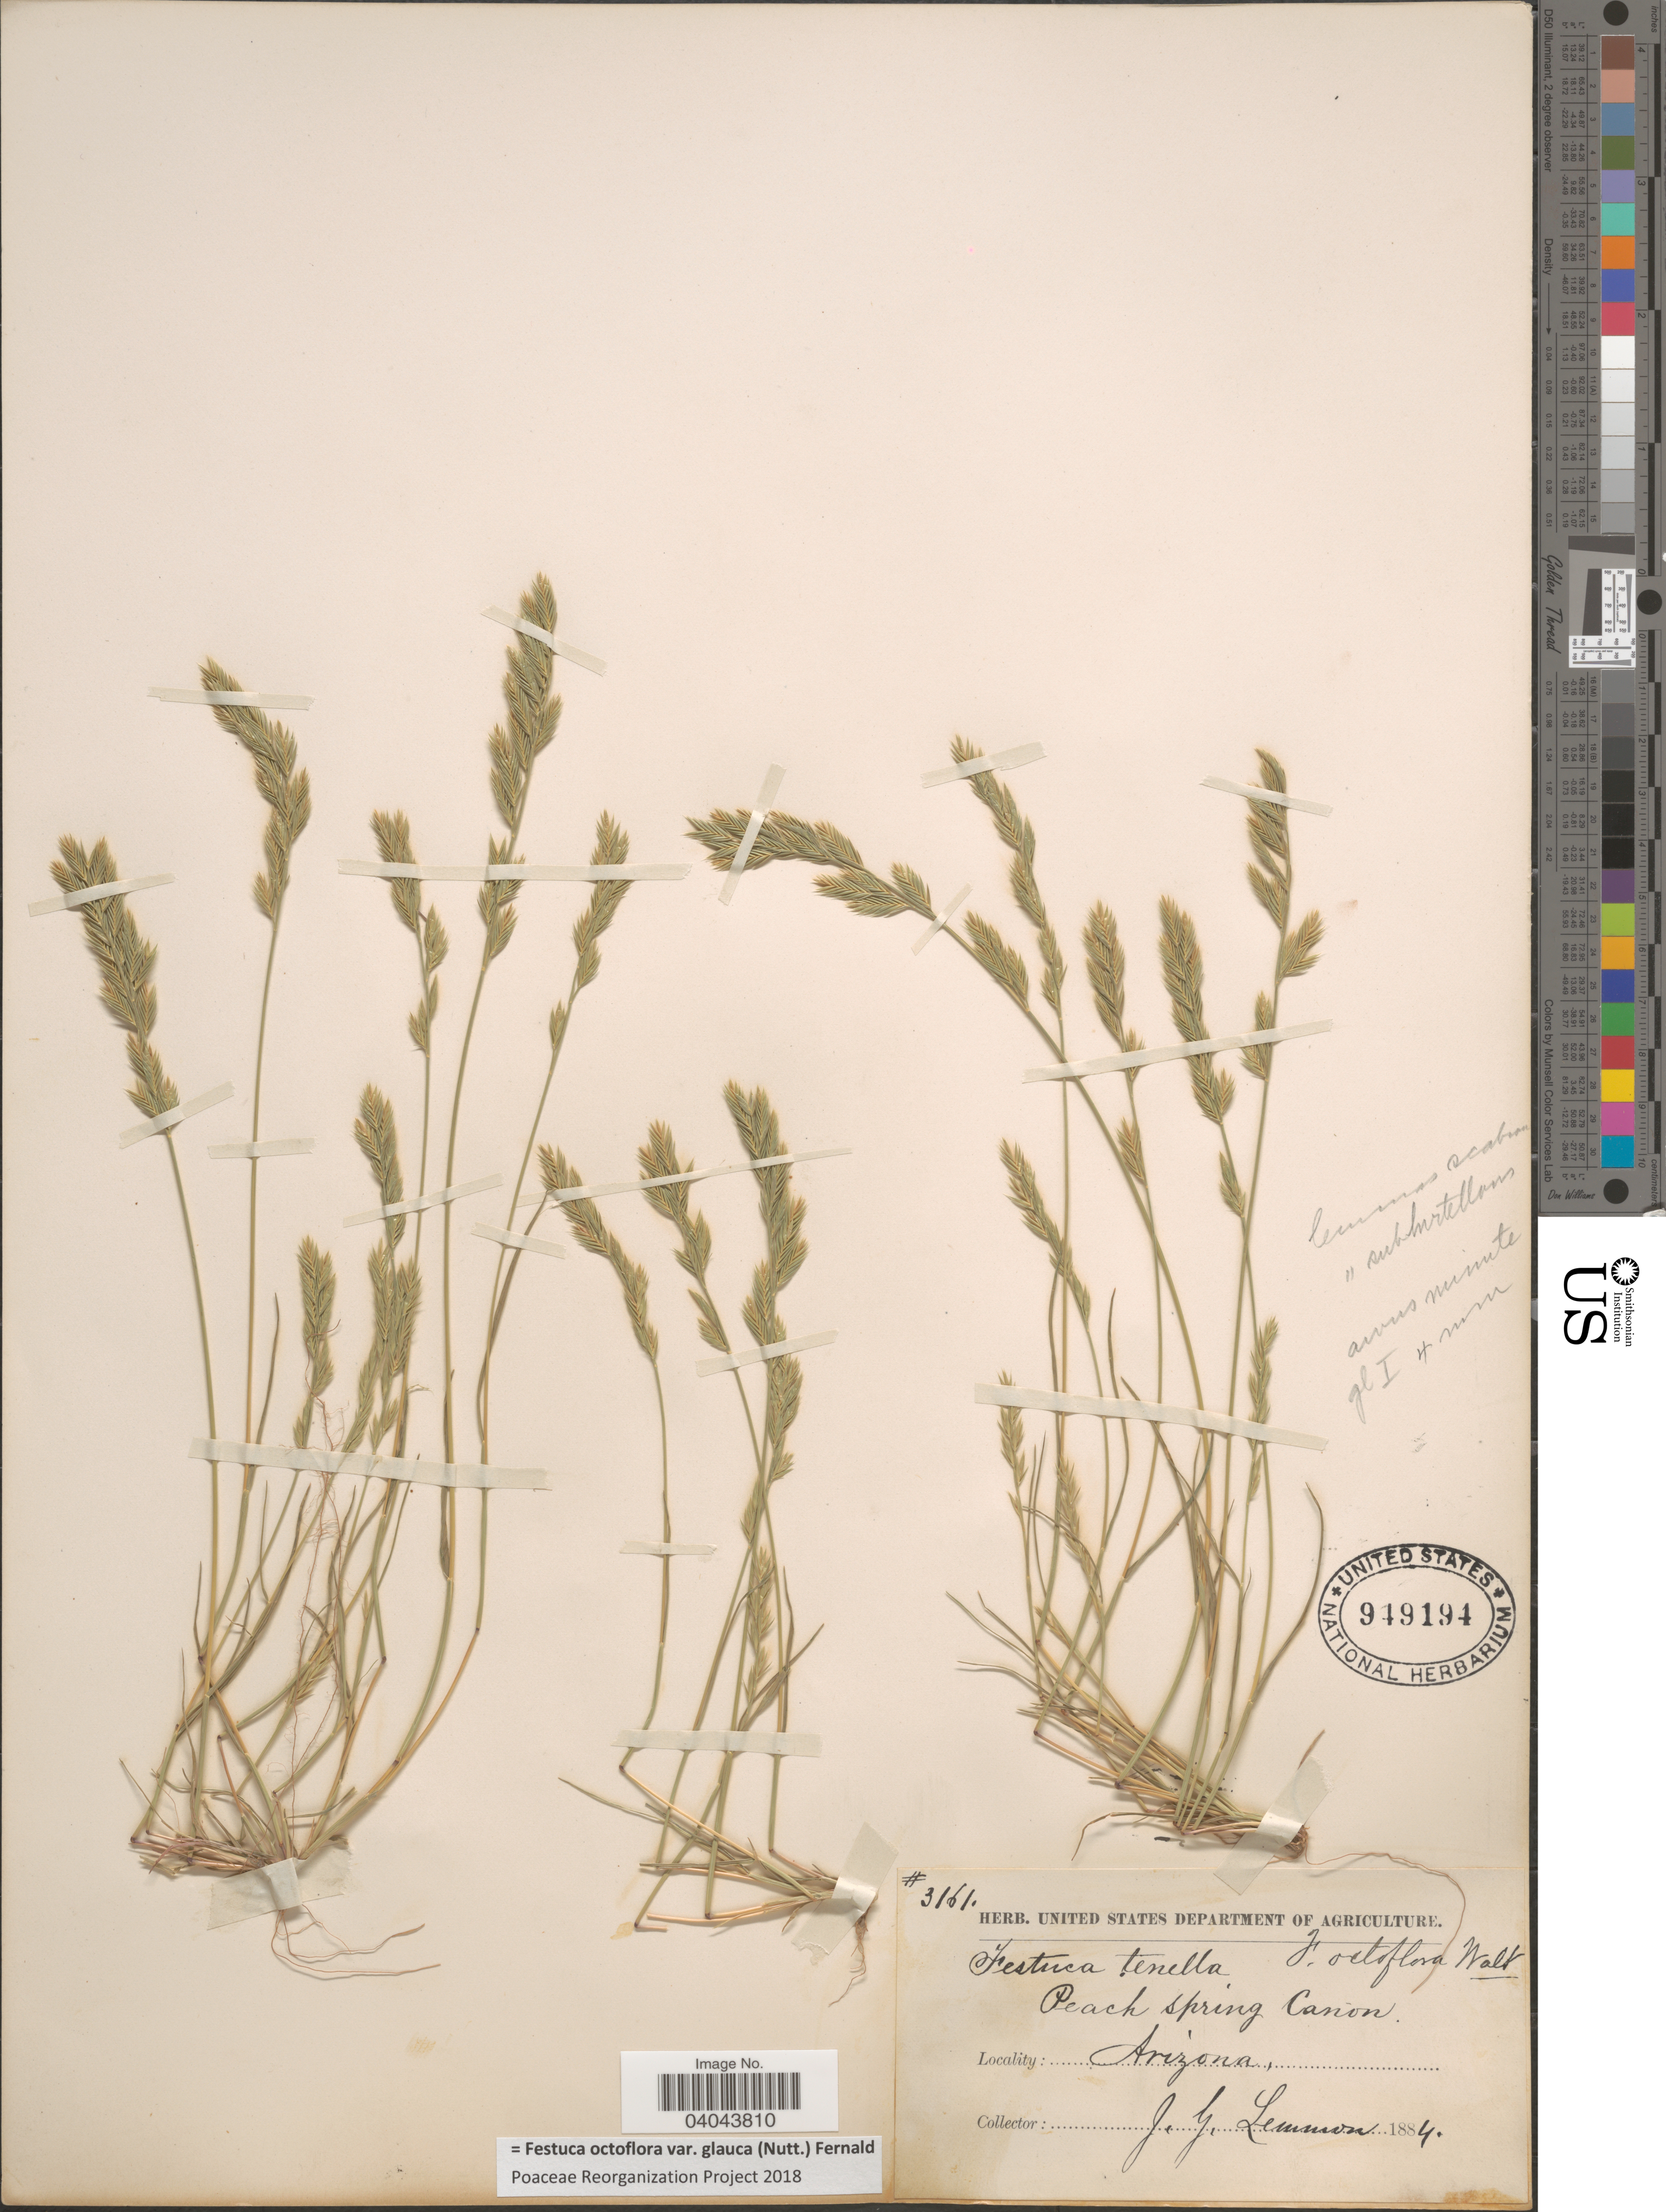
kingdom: Plantae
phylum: Tracheophyta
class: Liliopsida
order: Poales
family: Poaceae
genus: Festuca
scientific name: Festuca octoflora var. glauca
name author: (Nutt.) Fernald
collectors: J. Lemmon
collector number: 3161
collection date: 1884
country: United States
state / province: Arizona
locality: Peach Spring Canon.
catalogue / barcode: US 949194